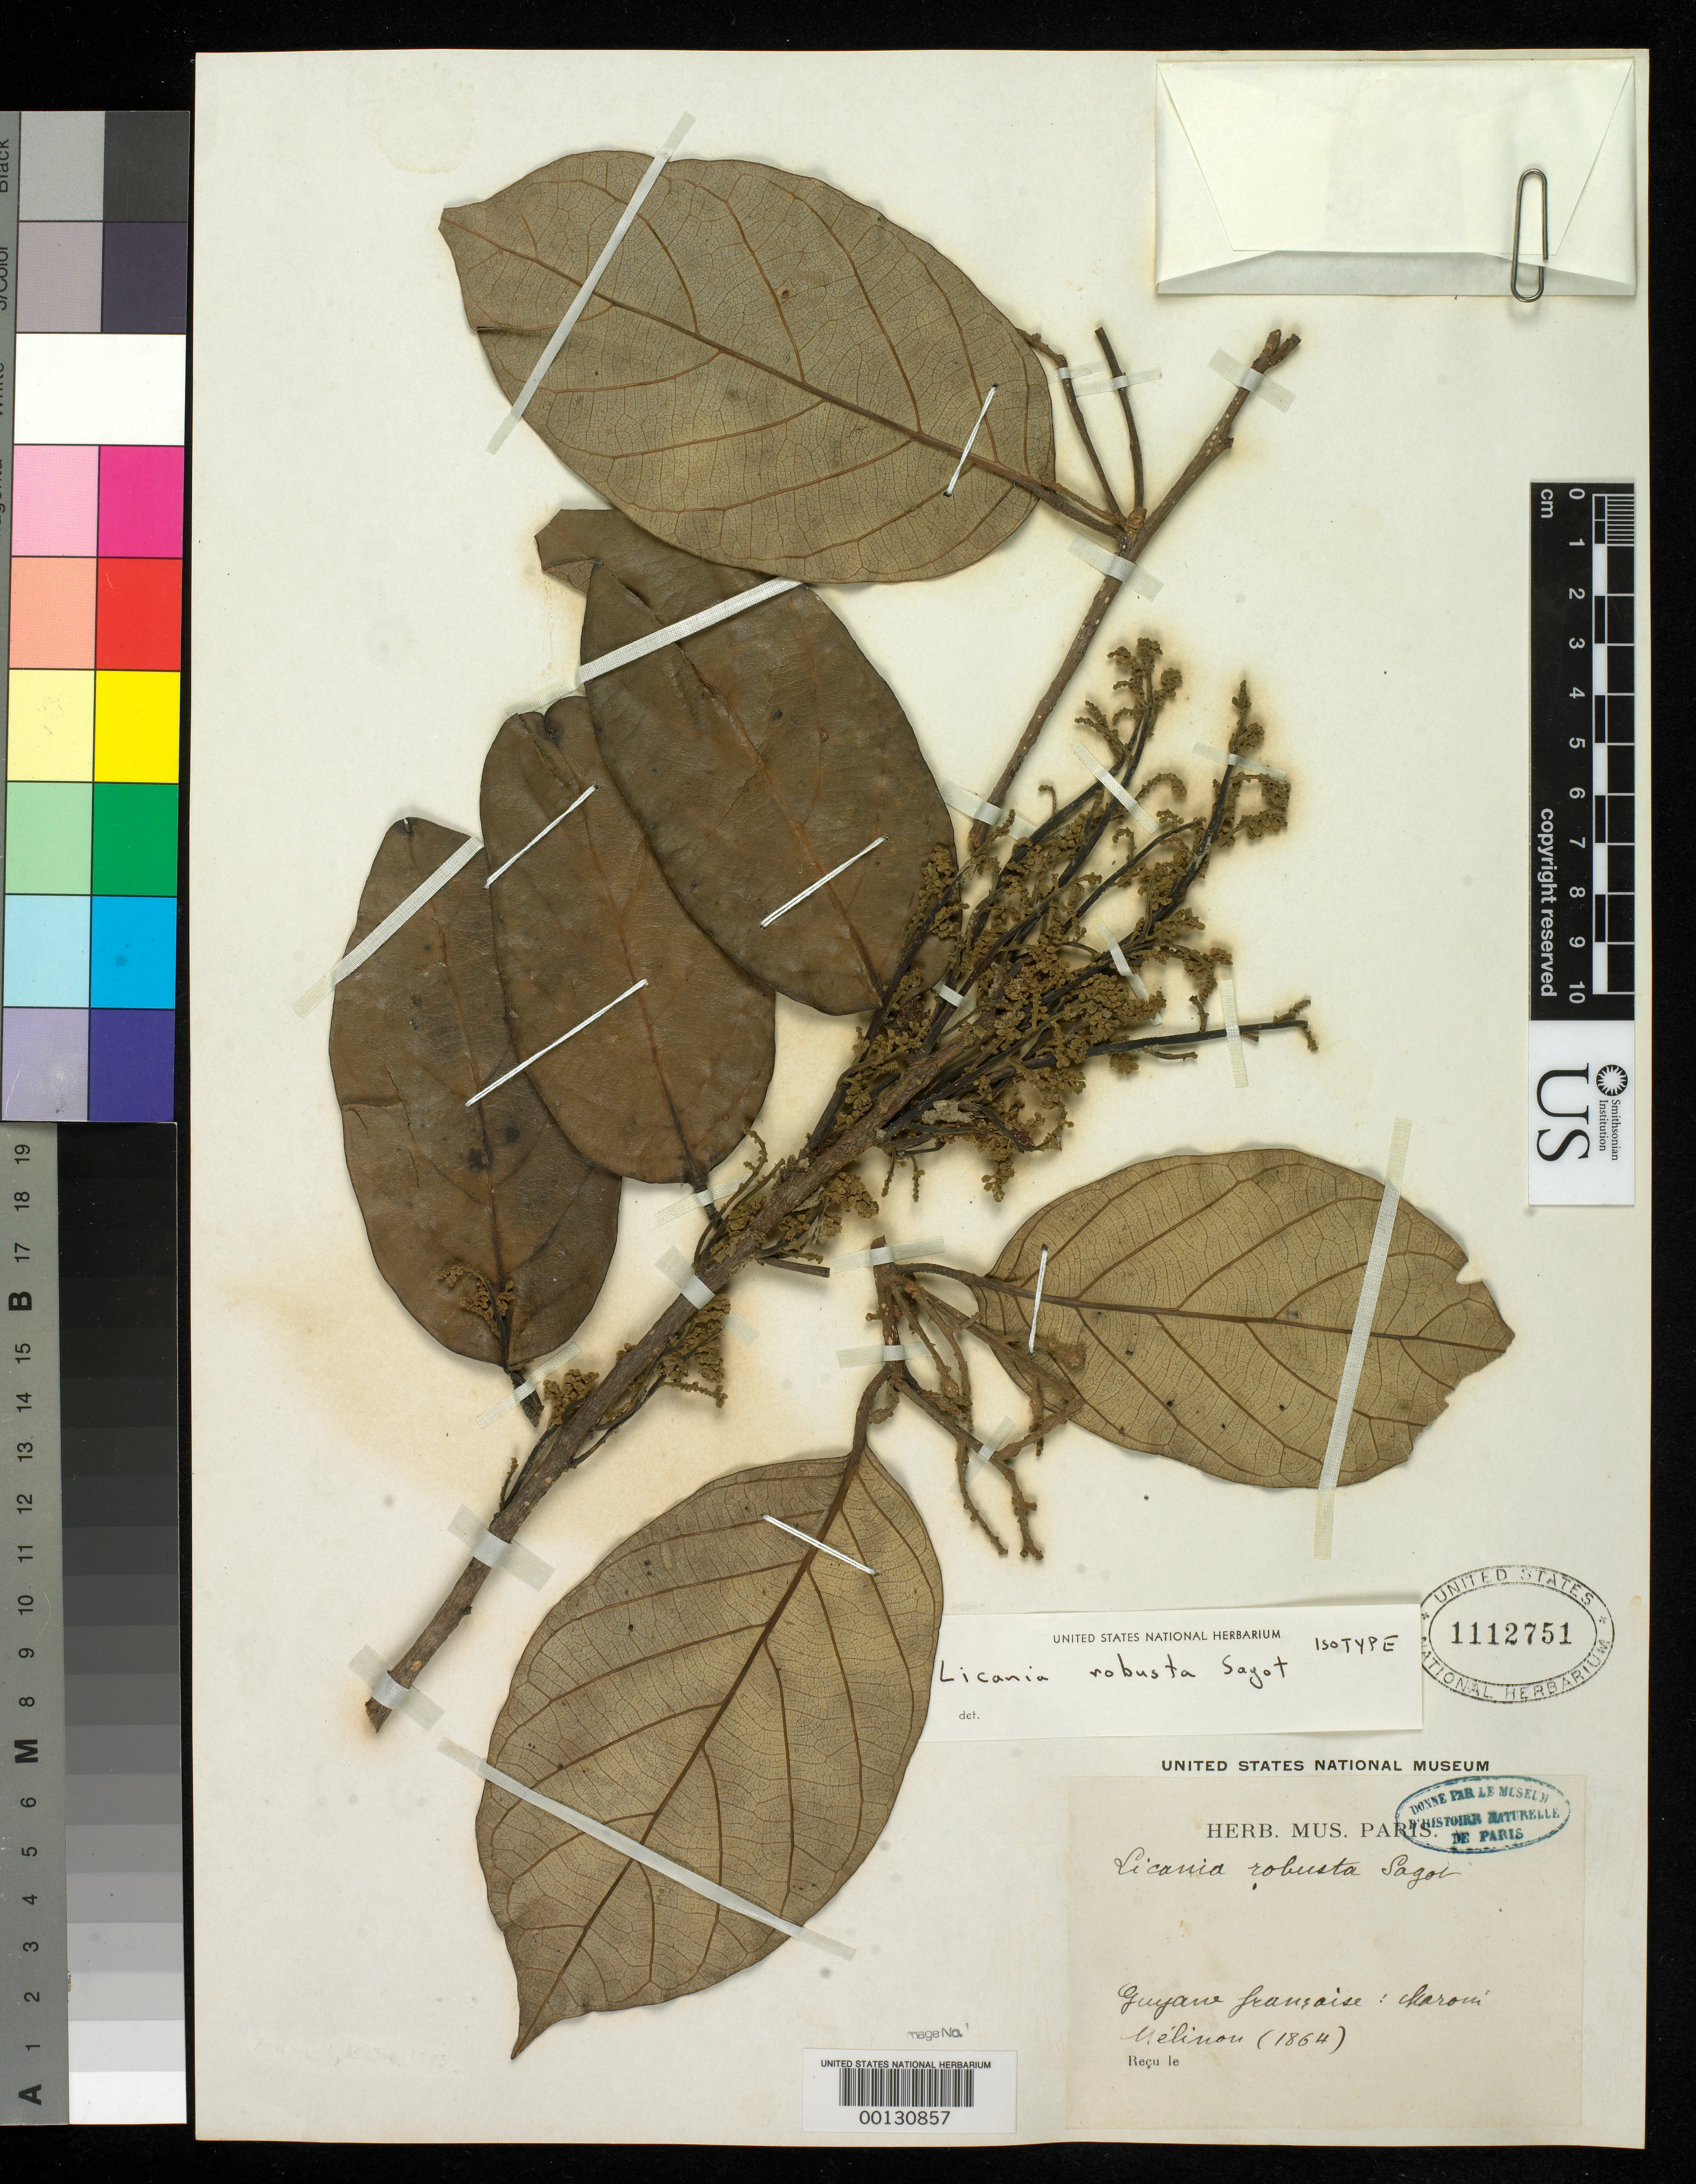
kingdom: Plantae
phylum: Tracheophyta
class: Magnoliopsida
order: Malpighiales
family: Chrysobalanaceae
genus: Licania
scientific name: Licania robusta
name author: Sagot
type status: Isotype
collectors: M. Melinon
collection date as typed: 1864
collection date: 1864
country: French Guiana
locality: Maroni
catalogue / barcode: US 1112751